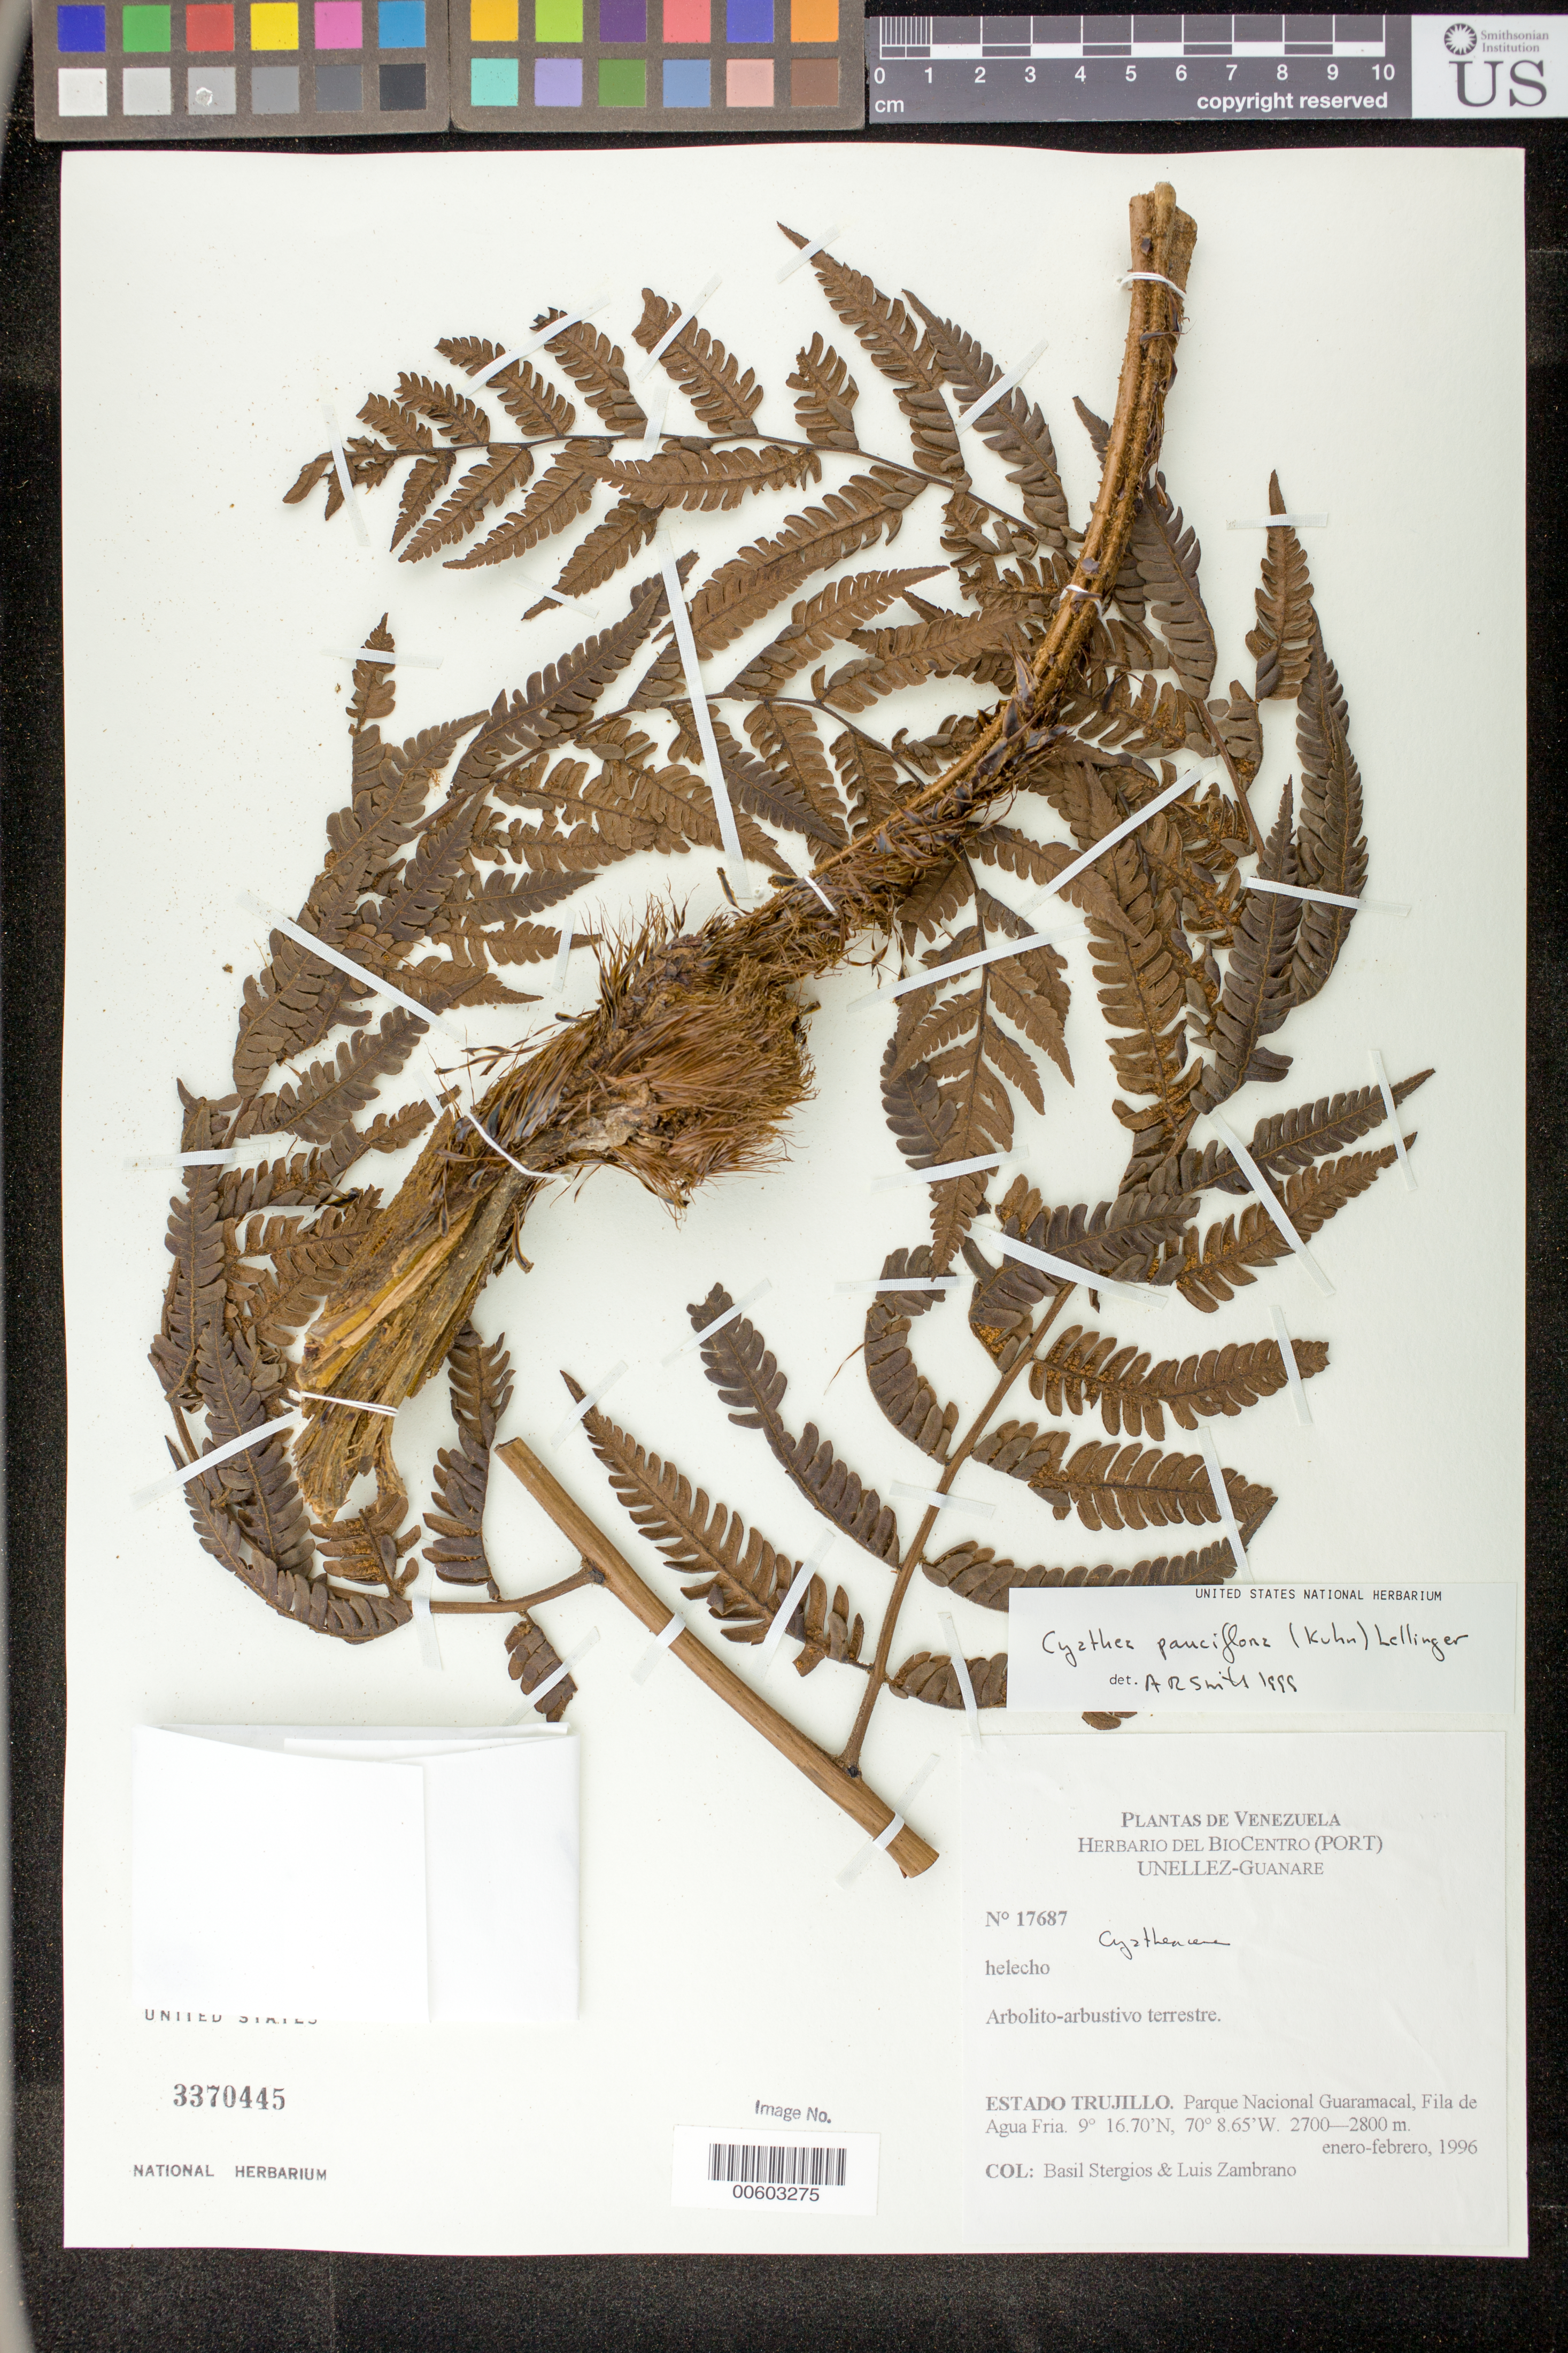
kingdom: Plantae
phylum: Tracheophyta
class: Polypodiopsida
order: Cyatheales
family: Cyatheaceae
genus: Cyathea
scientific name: Cyathea pauciflora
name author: (Kuhn) Lellinger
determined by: Smith, Alan R., (UC)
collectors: B. G. Stergios & L. Zambrano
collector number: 17687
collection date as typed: Jan 1996 to -- Feb 1996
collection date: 1996-01/1996-02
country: Venezuela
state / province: Trujillo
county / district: Boconó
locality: Parque Nacional Guaramacal, Fila de Agua Fria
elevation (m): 2700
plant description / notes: PORT, UC, US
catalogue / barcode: US 3370445